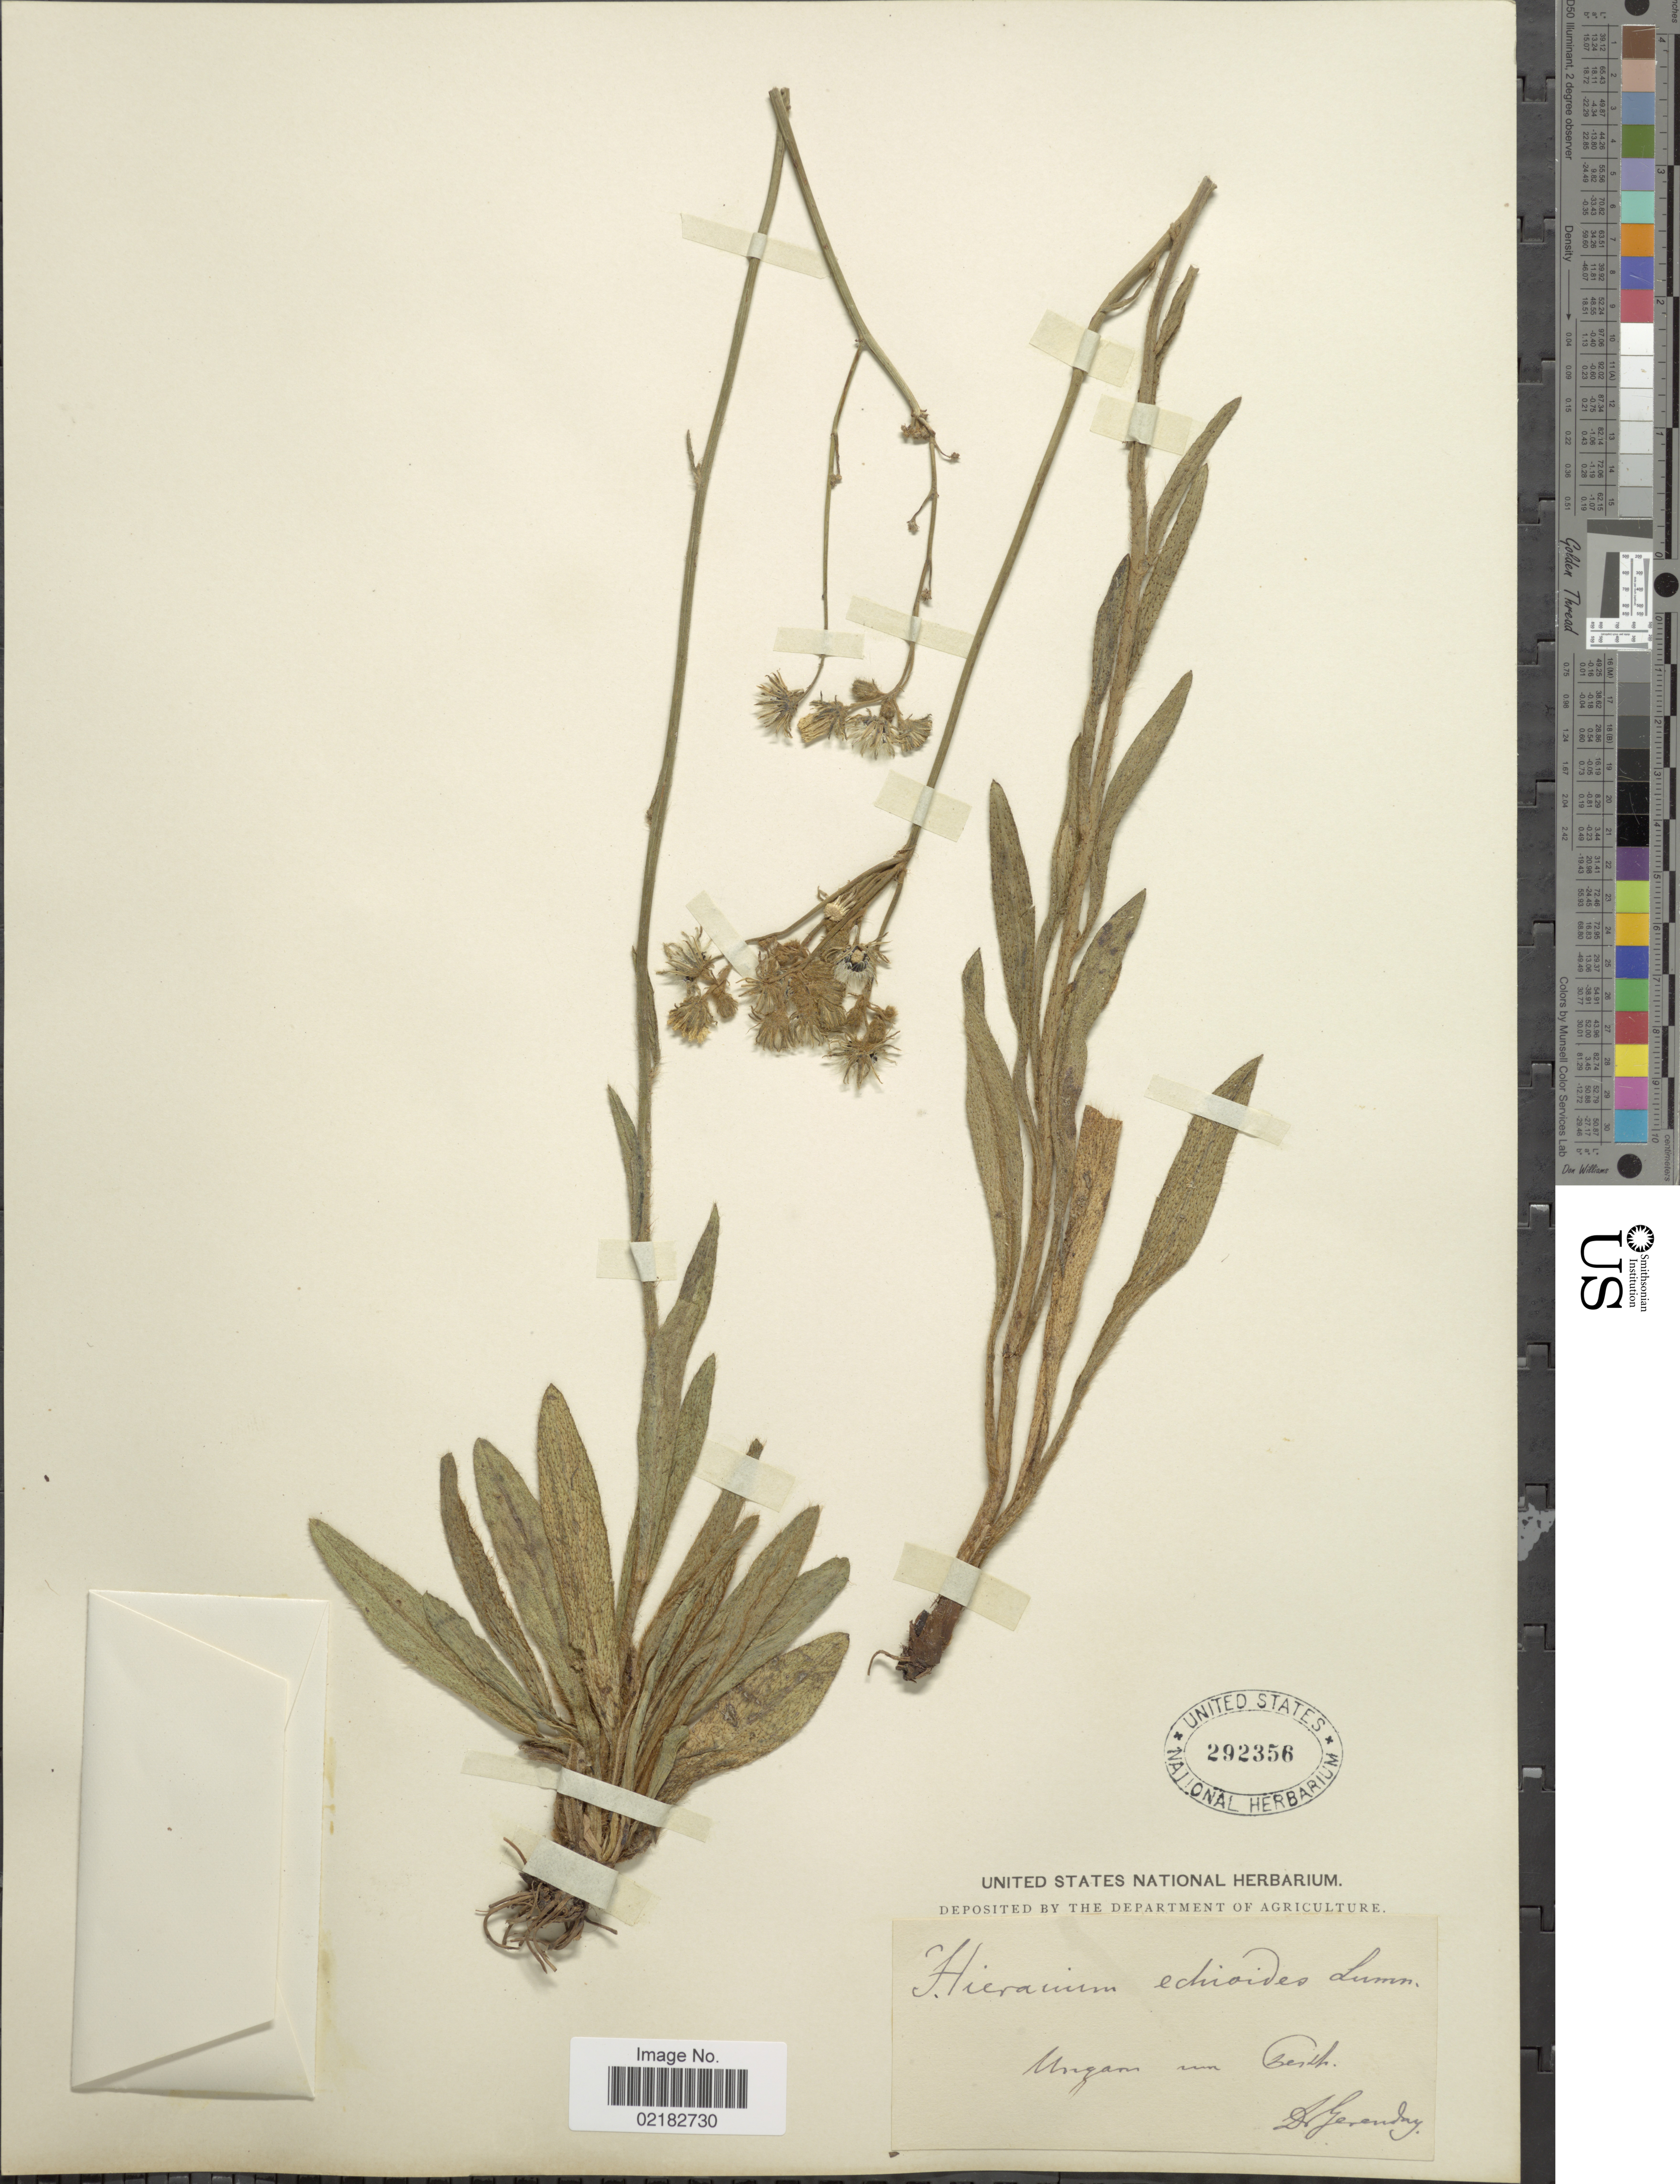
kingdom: Plantae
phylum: Tracheophyta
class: Magnoliopsida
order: Asterales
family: Asteraceae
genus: Pilosella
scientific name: Pilosella echioides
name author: F.W. Schultz & Sch. Bip.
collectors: J. Gerenday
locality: Ungan un Cesth [interpreted]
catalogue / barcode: US 292356